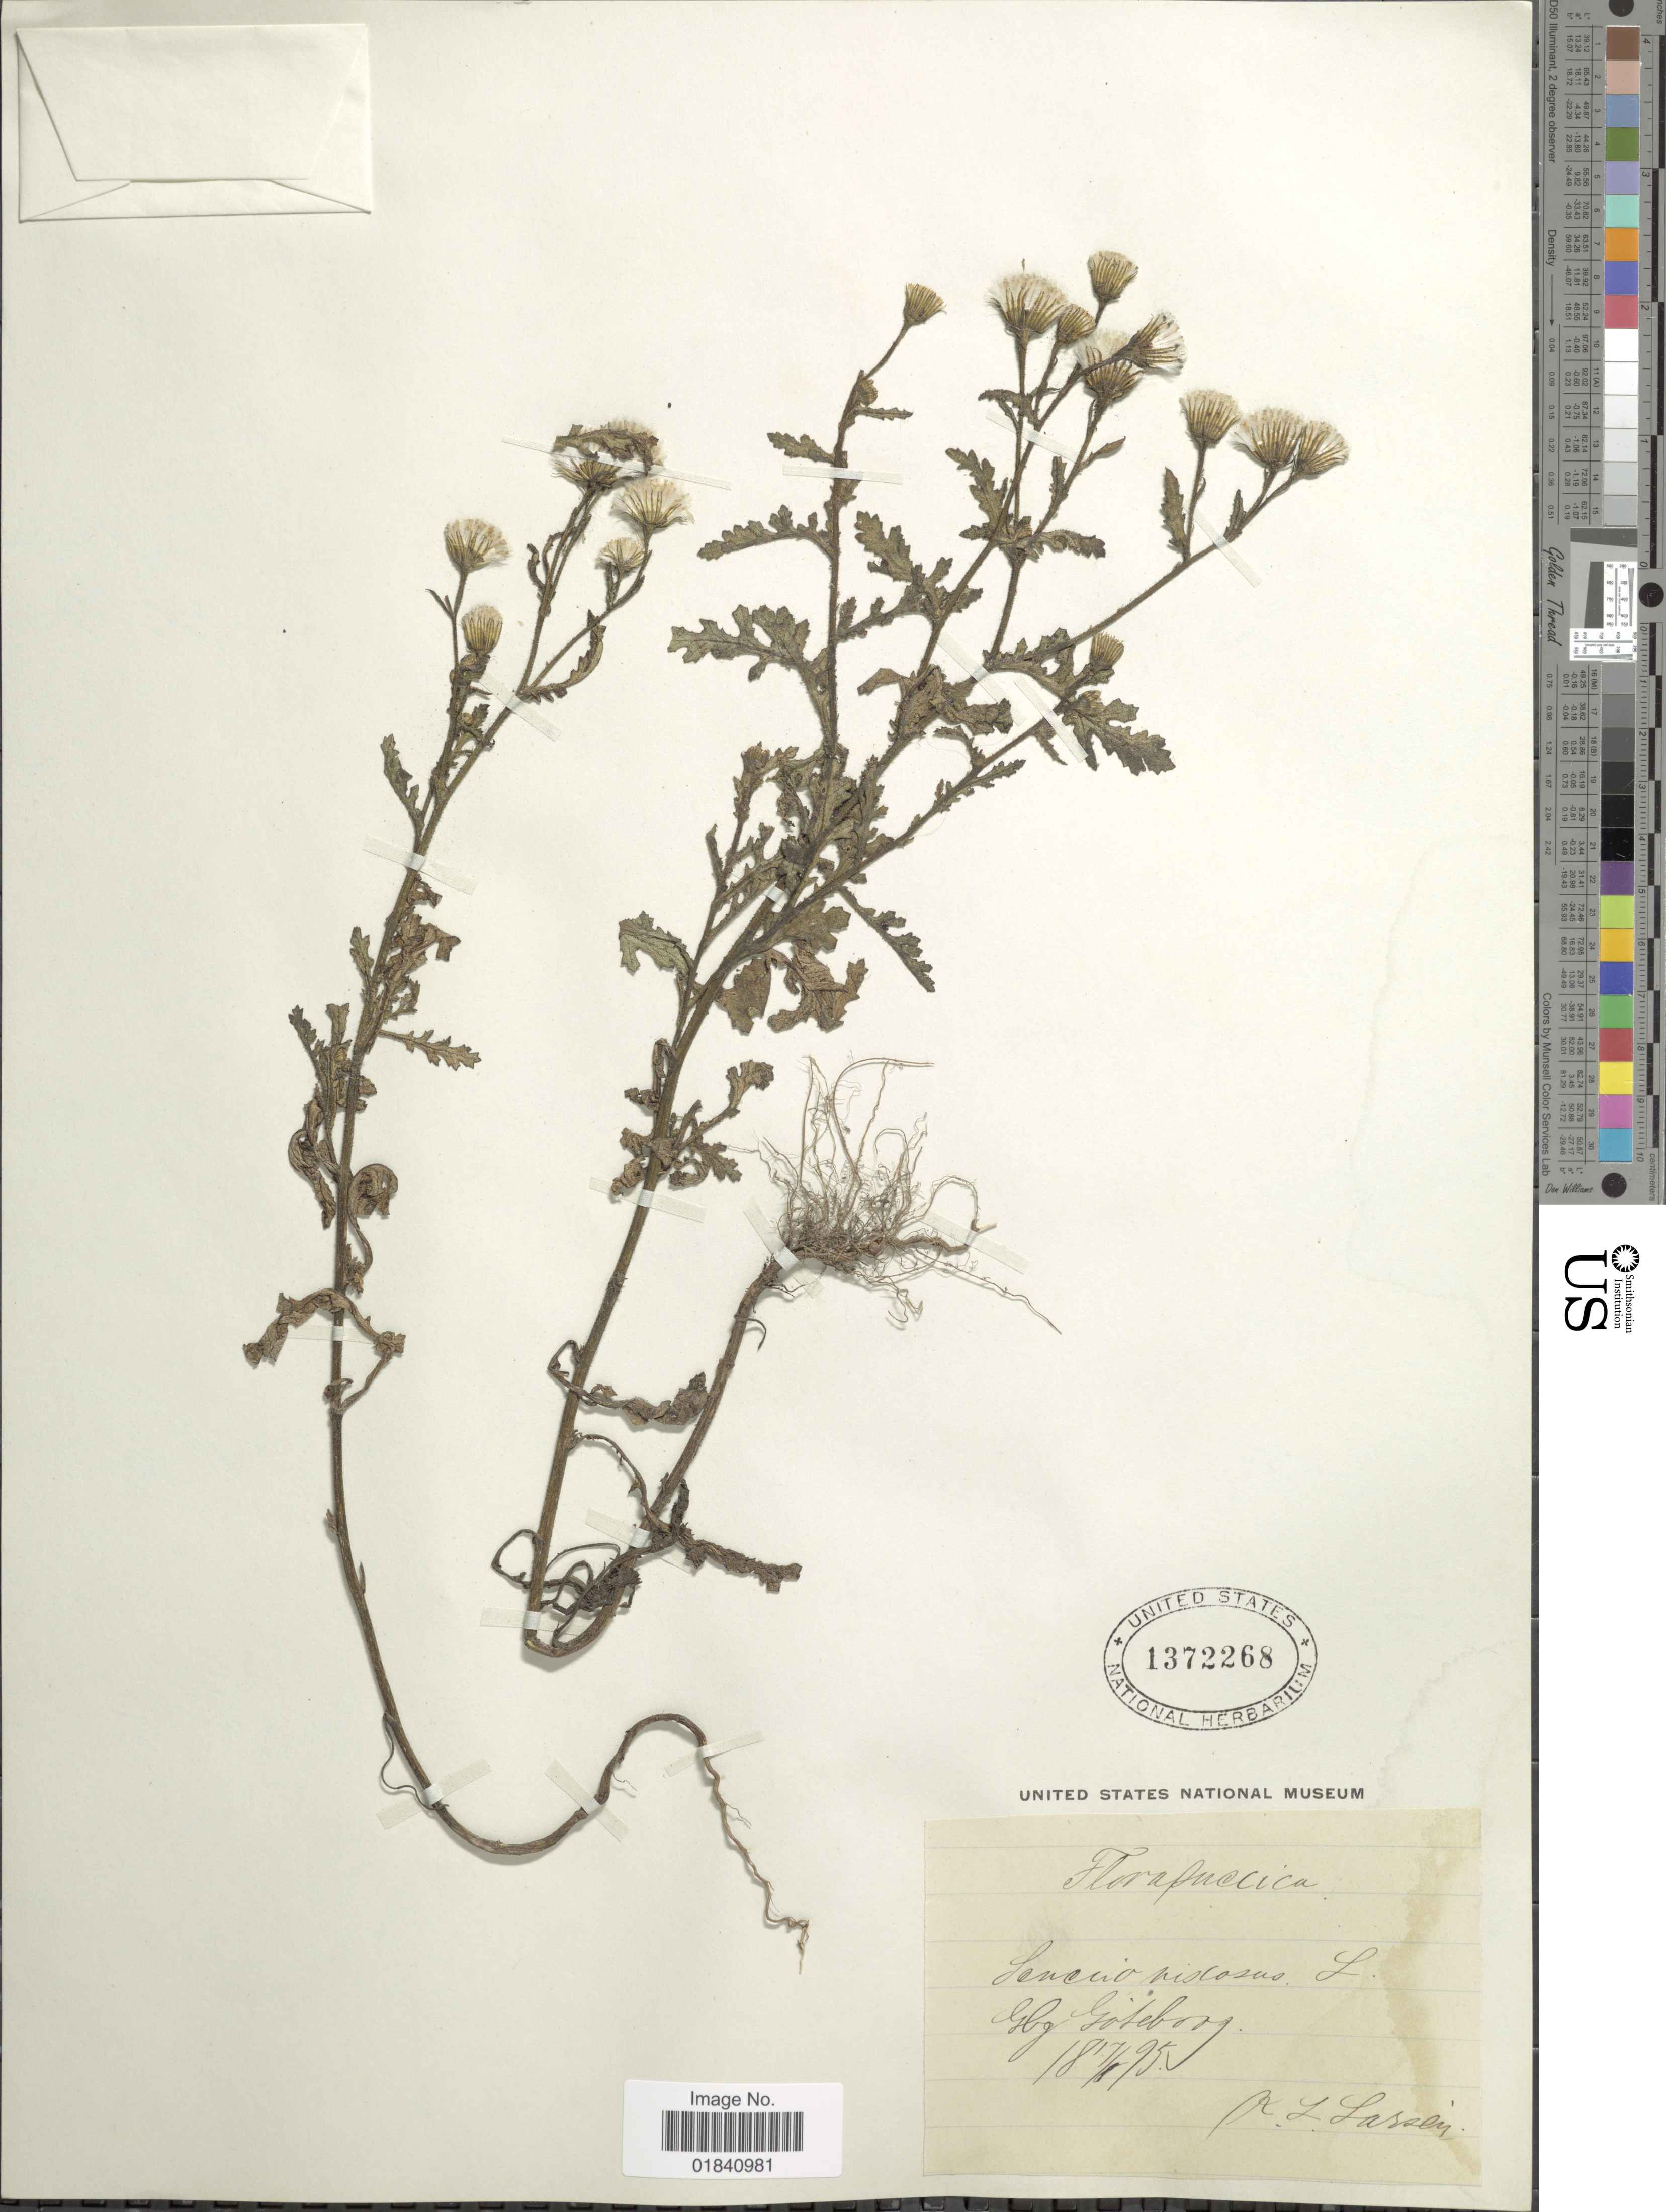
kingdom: Plantae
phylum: Tracheophyta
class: Magnoliopsida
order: Asterales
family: Asteraceae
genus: Senecio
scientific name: Senecio viscosus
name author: L.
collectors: K. Larsen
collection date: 1895-08-17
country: Sweden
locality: Suecica. Gbg Goteborg.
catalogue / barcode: US 1372268